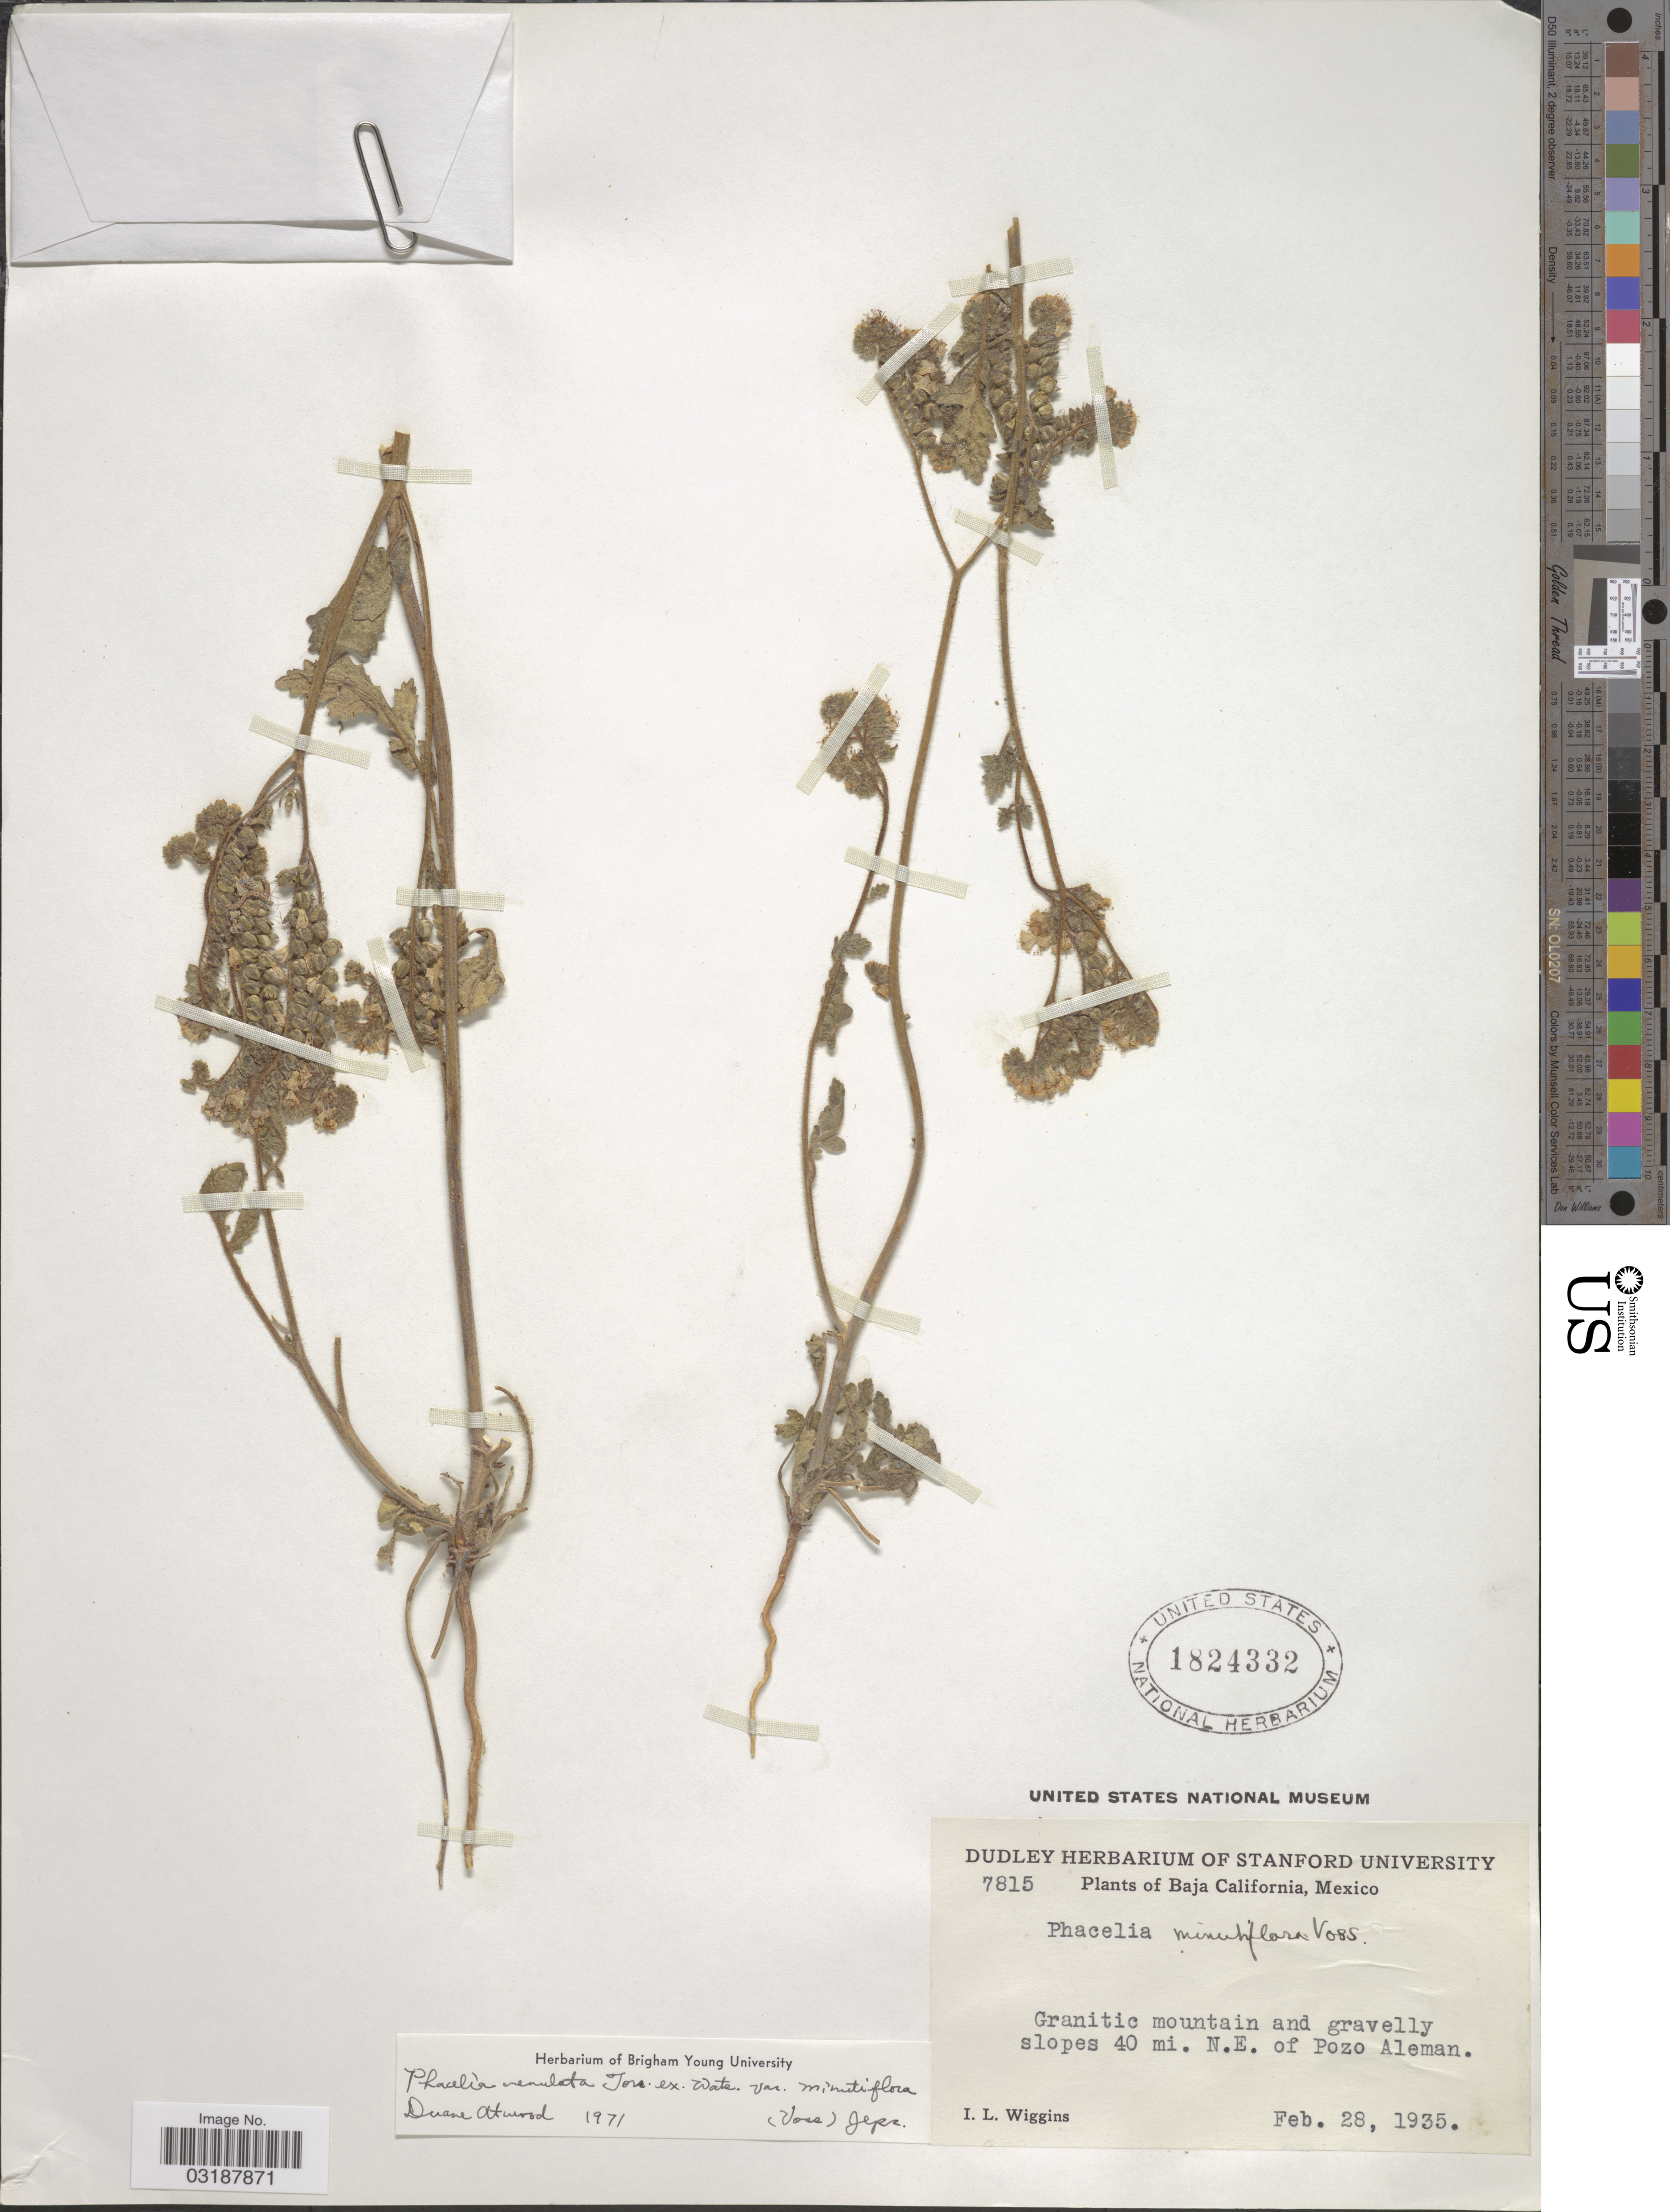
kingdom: Plantae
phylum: Tracheophyta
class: Magnoliopsida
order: Boraginales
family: Hydrophyllaceae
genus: Phacelia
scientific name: Phacelia crenulata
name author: Torr. ex S. Watson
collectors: I. L. Wiggins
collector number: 7815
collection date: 1935-02-28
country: Mexico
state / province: Baja California Norte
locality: Granitic mountain and gravelly slopes 40 mi. N.E. of Pozo Aleman.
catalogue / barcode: US 1824332